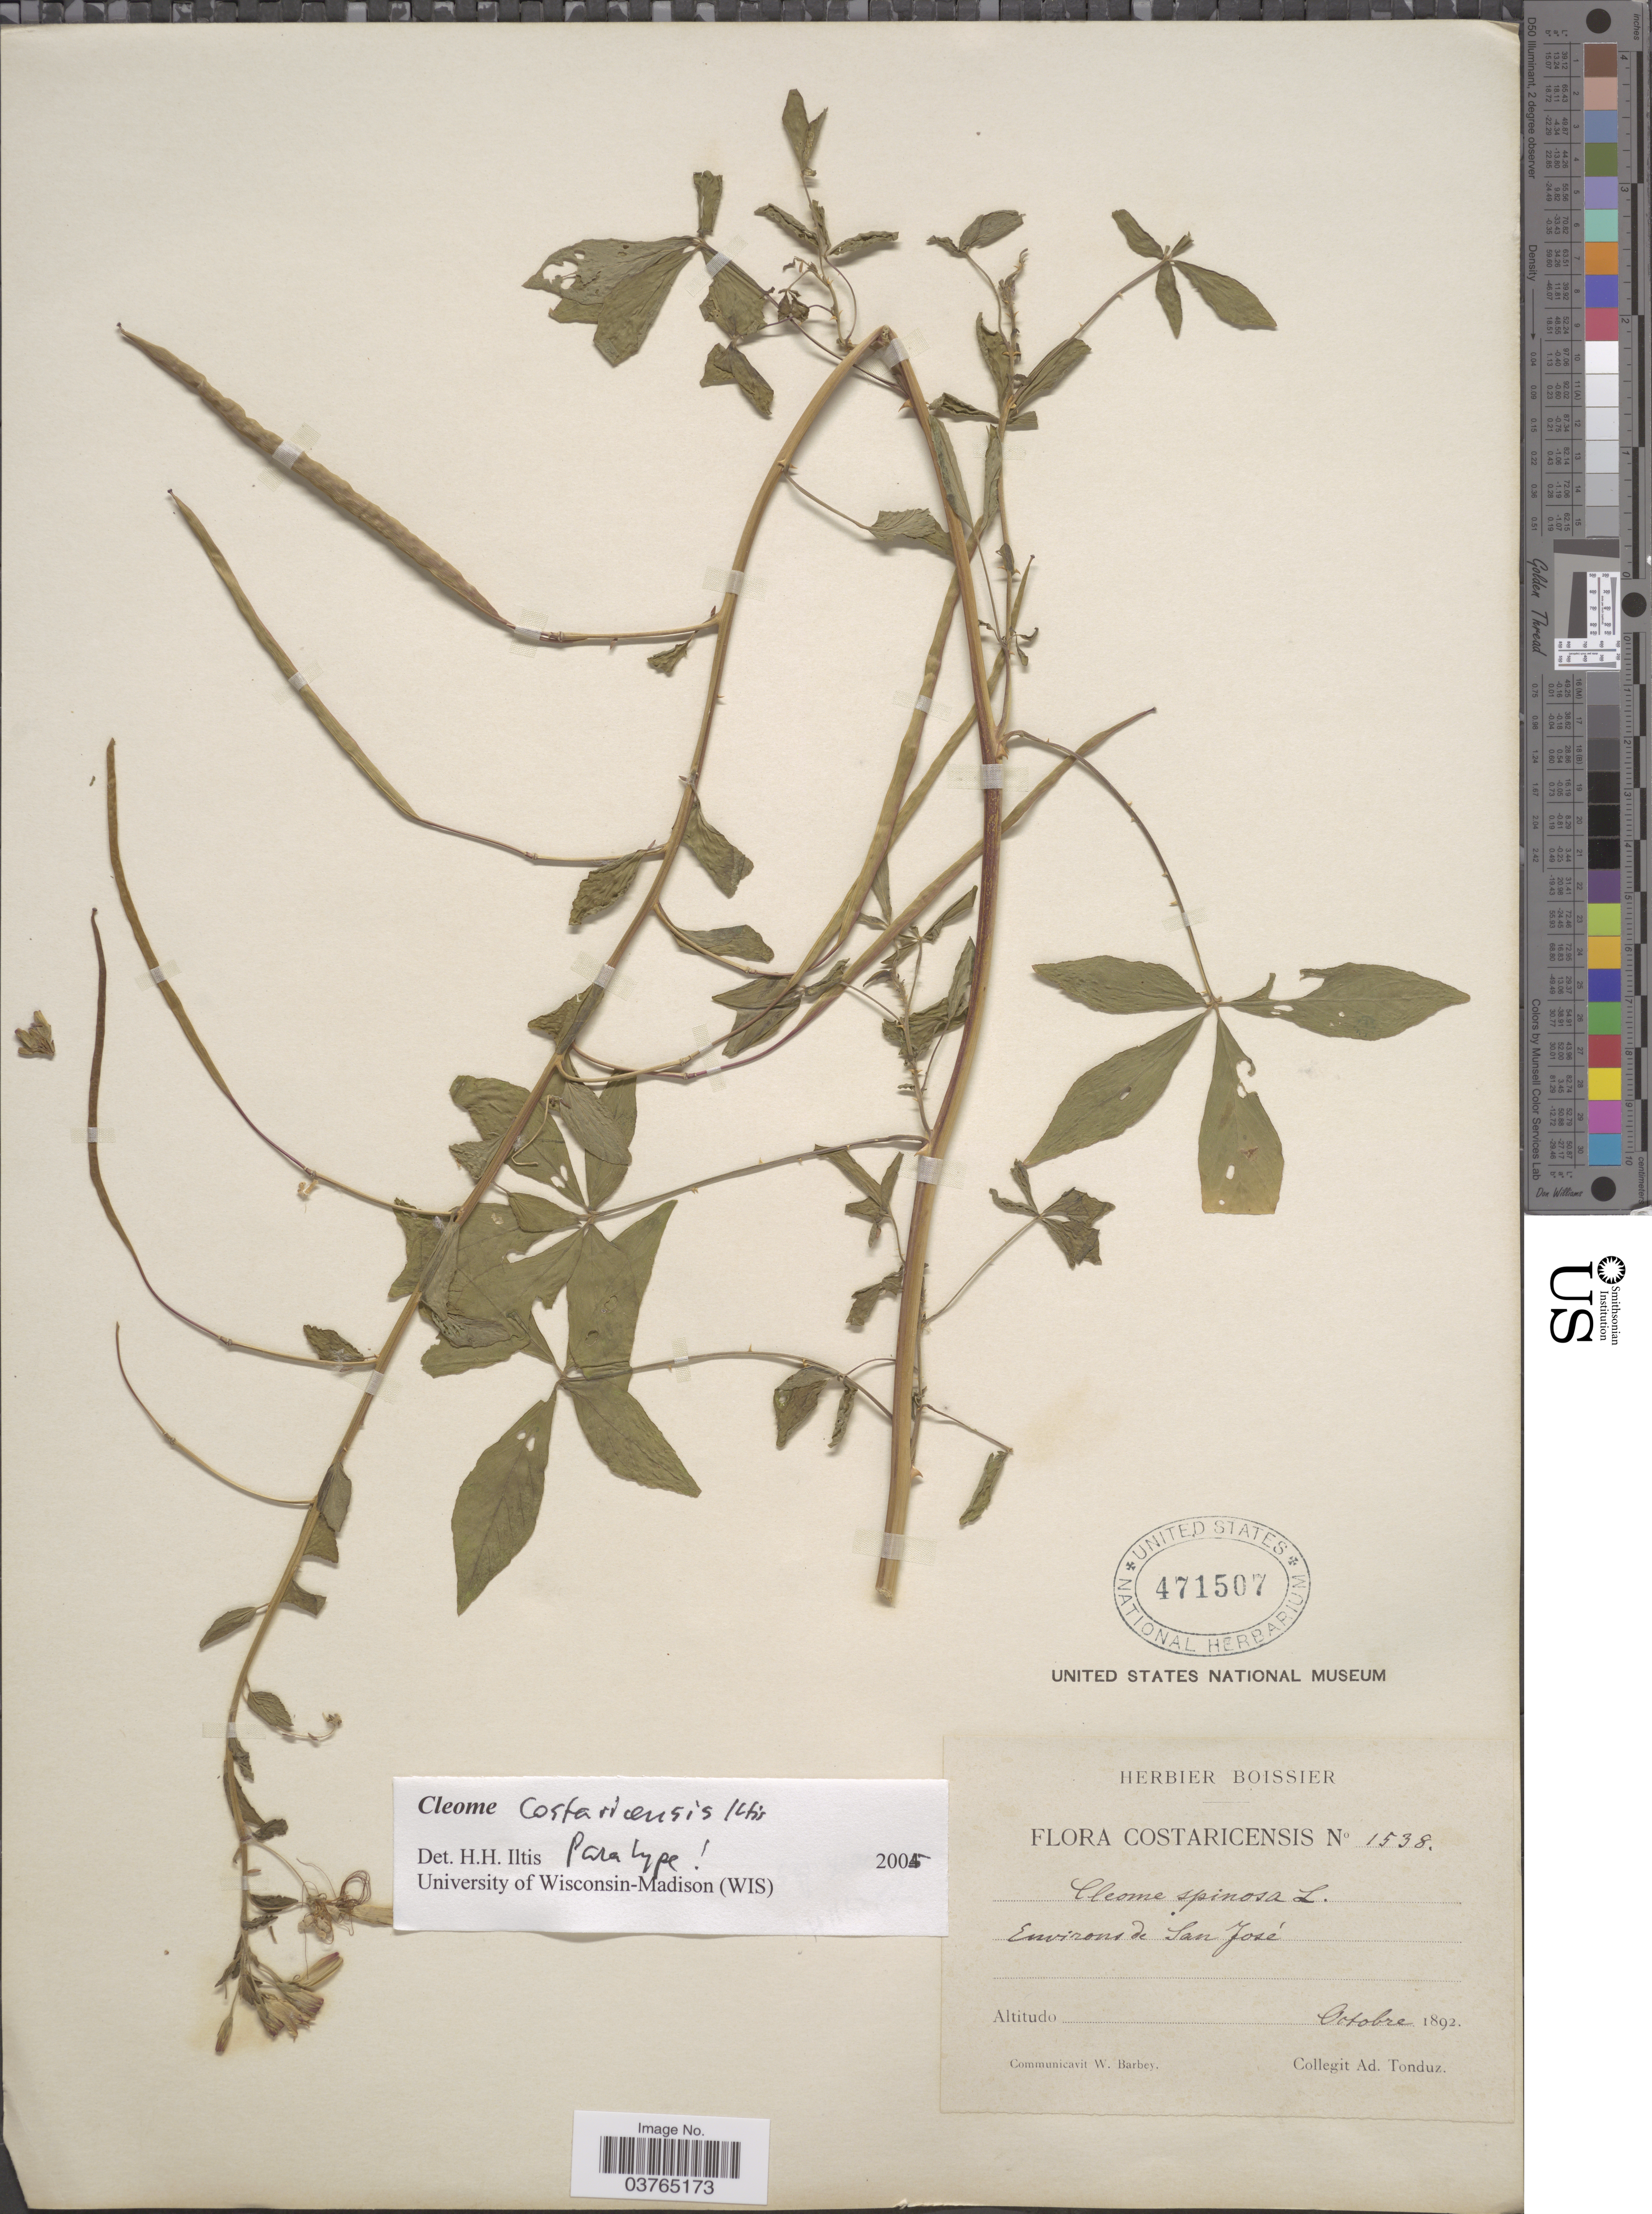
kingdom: Plantae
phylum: Tracheophyta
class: Magnoliopsida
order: Brassicales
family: Cleomaceae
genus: Tarenaya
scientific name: Tarenaya costaricensis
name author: (Iltis) Iltis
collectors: A. Tonduz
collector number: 1538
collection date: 1892-10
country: Costa Rica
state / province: San José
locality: Environs de San José.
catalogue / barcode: US 471507